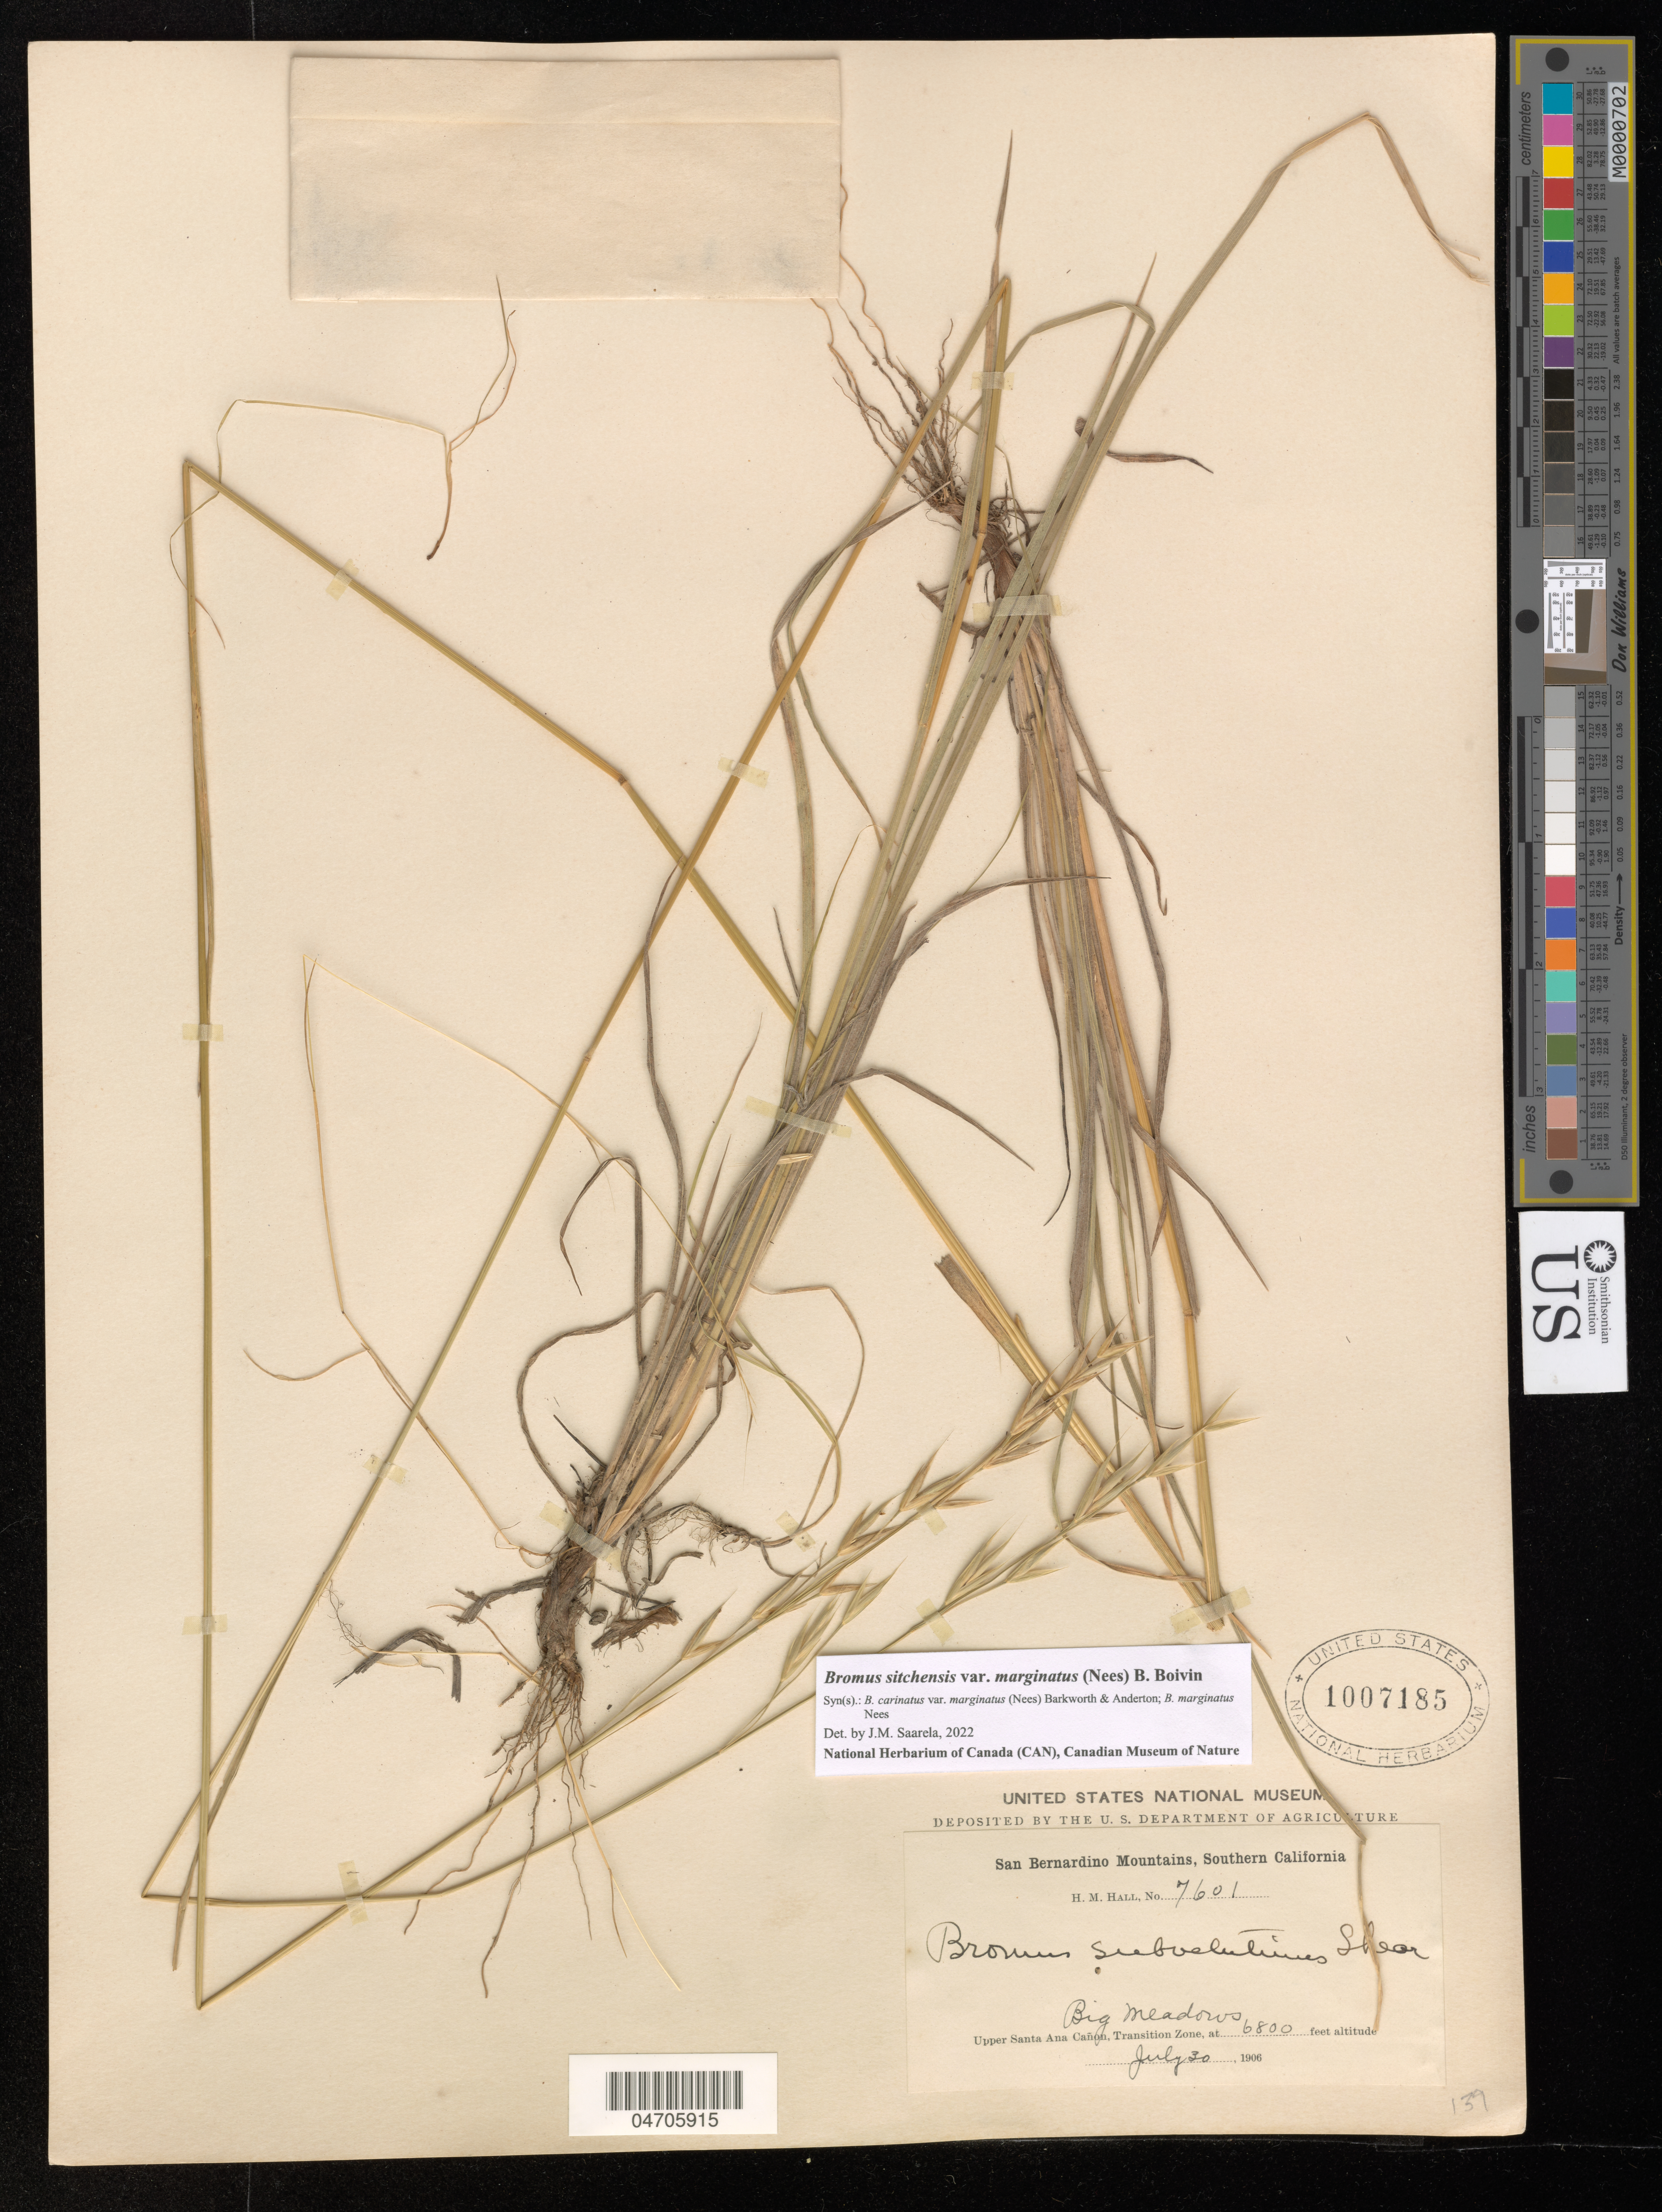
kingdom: Plantae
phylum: Tracheophyta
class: Liliopsida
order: Poales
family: Poaceae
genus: Bromus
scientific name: Bromus sitchensis var. polyanthus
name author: (Scribn. ex Shear) R.E. Brainerd & Otting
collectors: H. M. Hall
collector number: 7601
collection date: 1906-07-30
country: United States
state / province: California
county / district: San Bernardino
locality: San Bernardino Mountains, Southern California. Big Meadows. Upper Santa Ana Cañon, Transition Zone.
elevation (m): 2073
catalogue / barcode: US 1007185